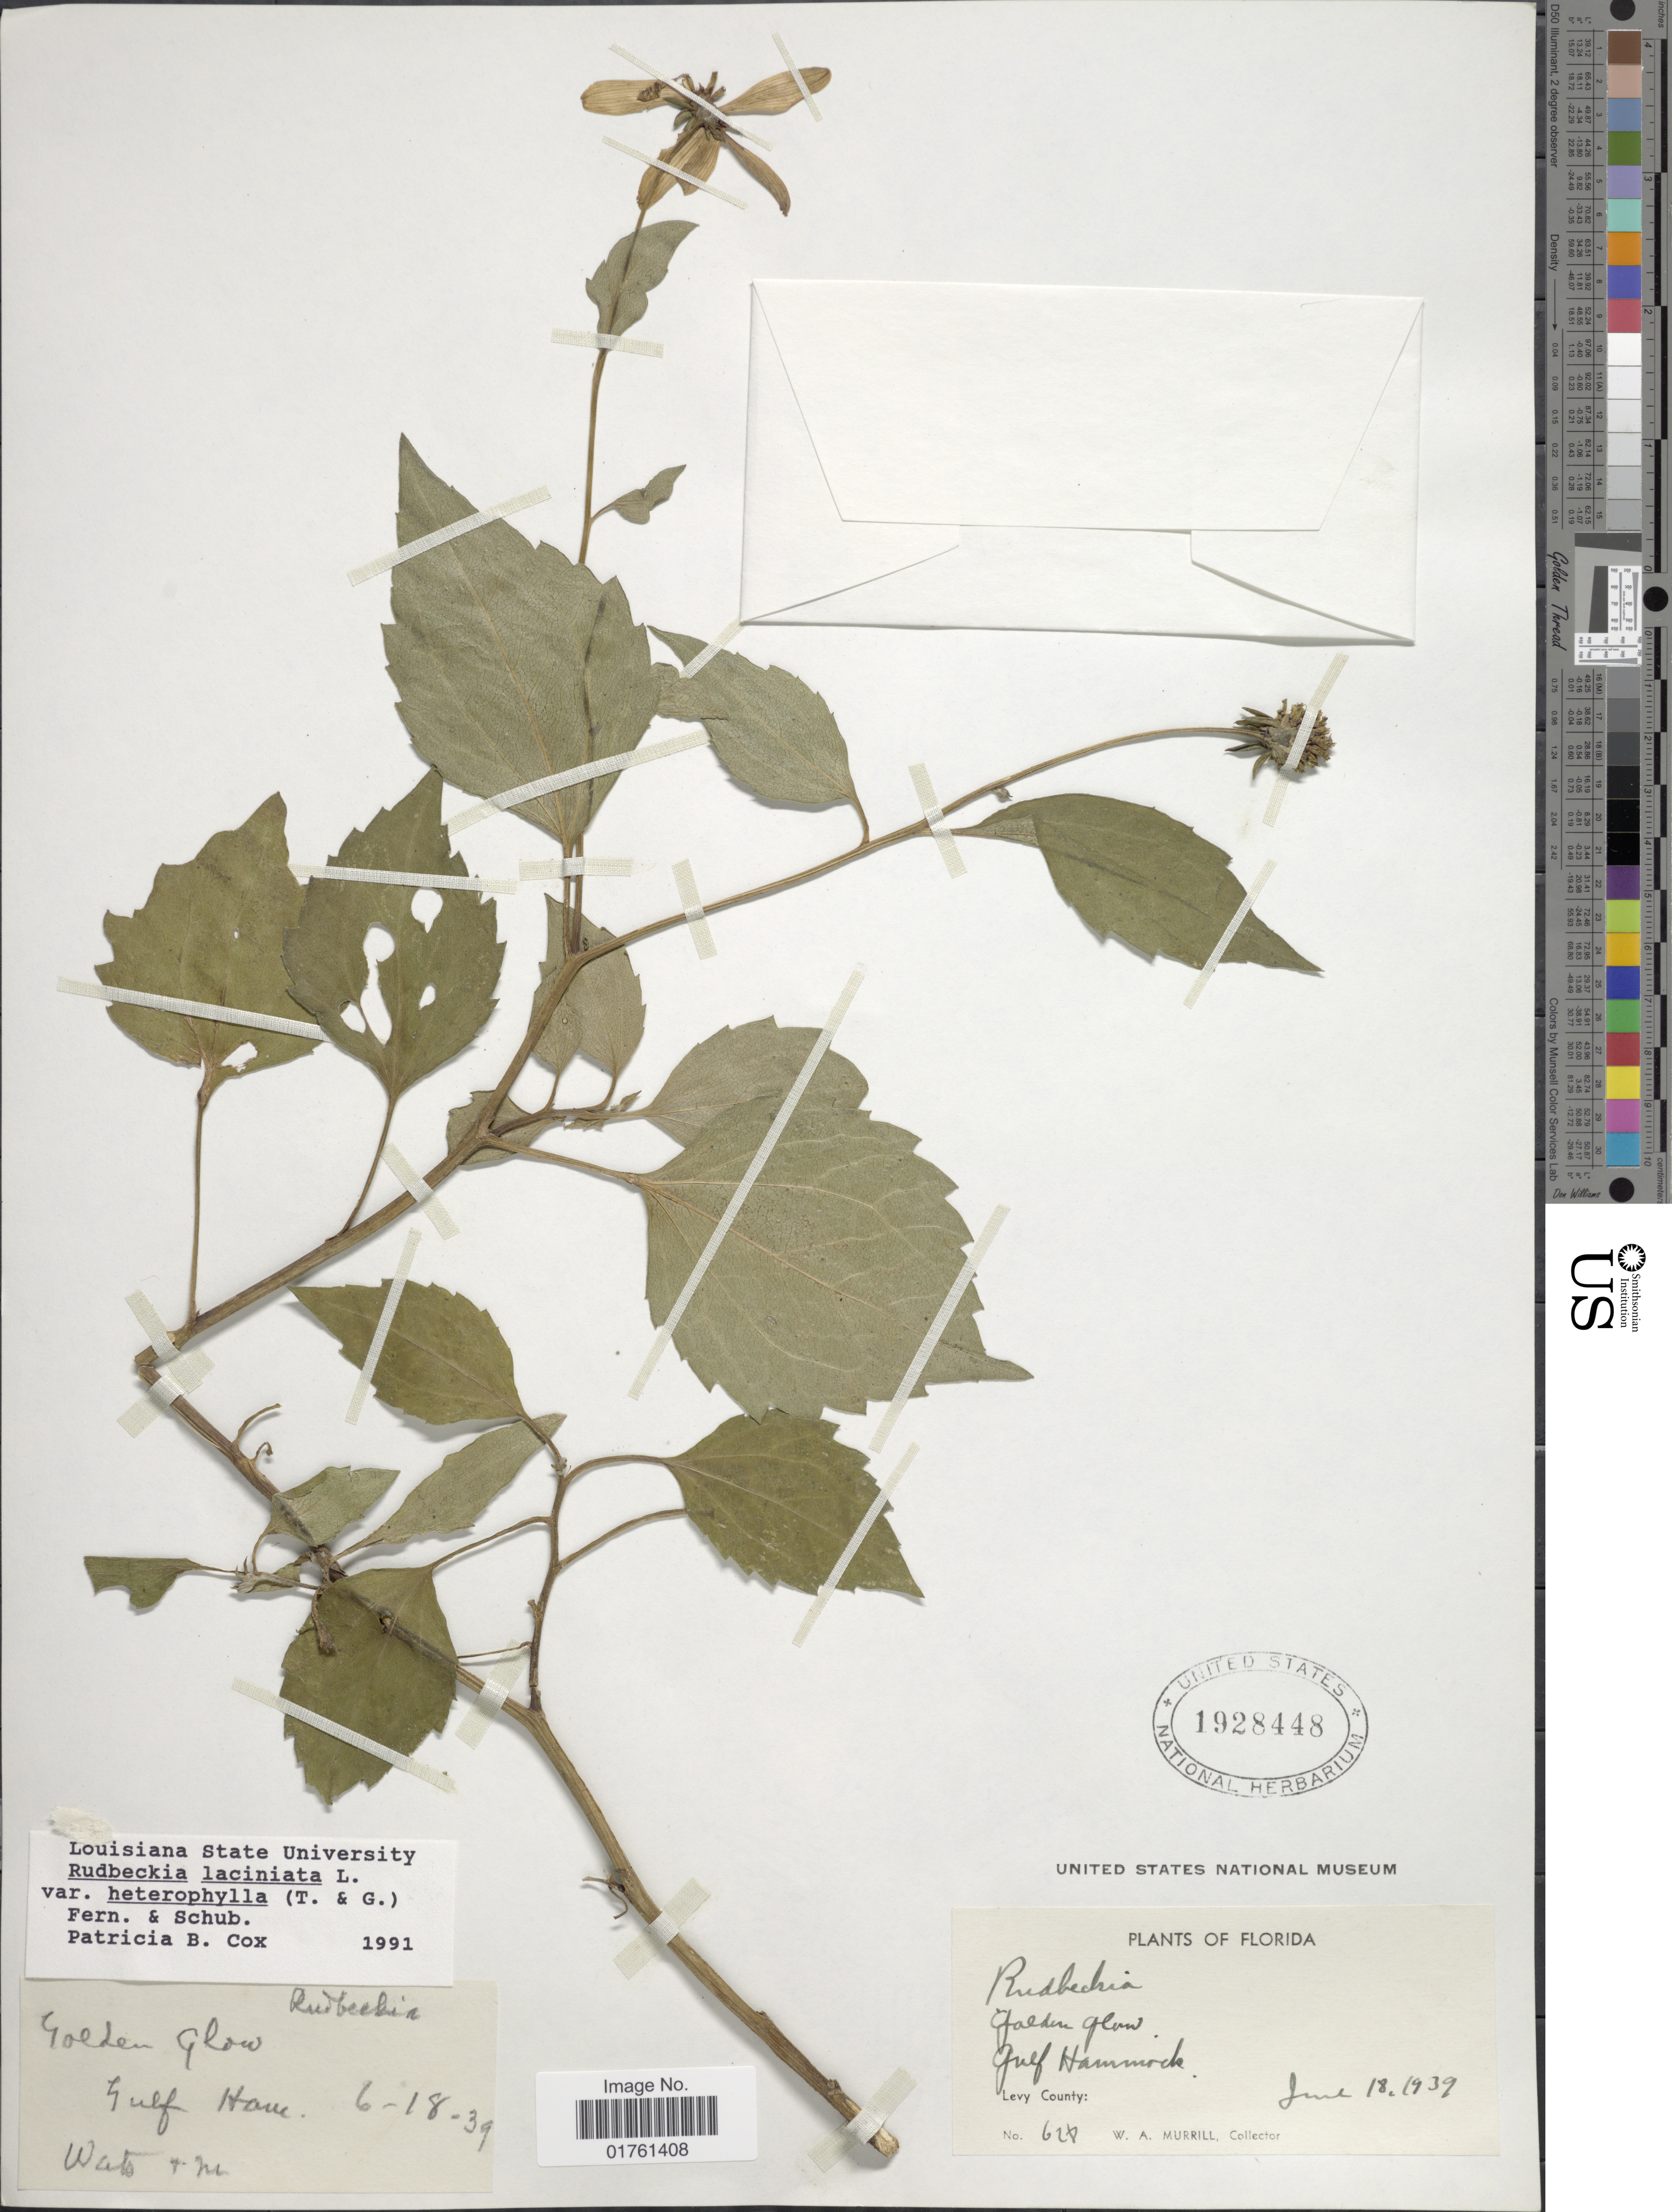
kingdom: Plantae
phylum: Tracheophyta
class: Magnoliopsida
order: Asterales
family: Asteraceae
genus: Rudbeckia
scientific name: Rudbeckia laciniata var. heterophylla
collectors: W. A. Murrill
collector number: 627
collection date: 1939-06-18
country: United States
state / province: Florida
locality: Golden Glow, Gulf Hammock, Levy County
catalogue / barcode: US 1928448